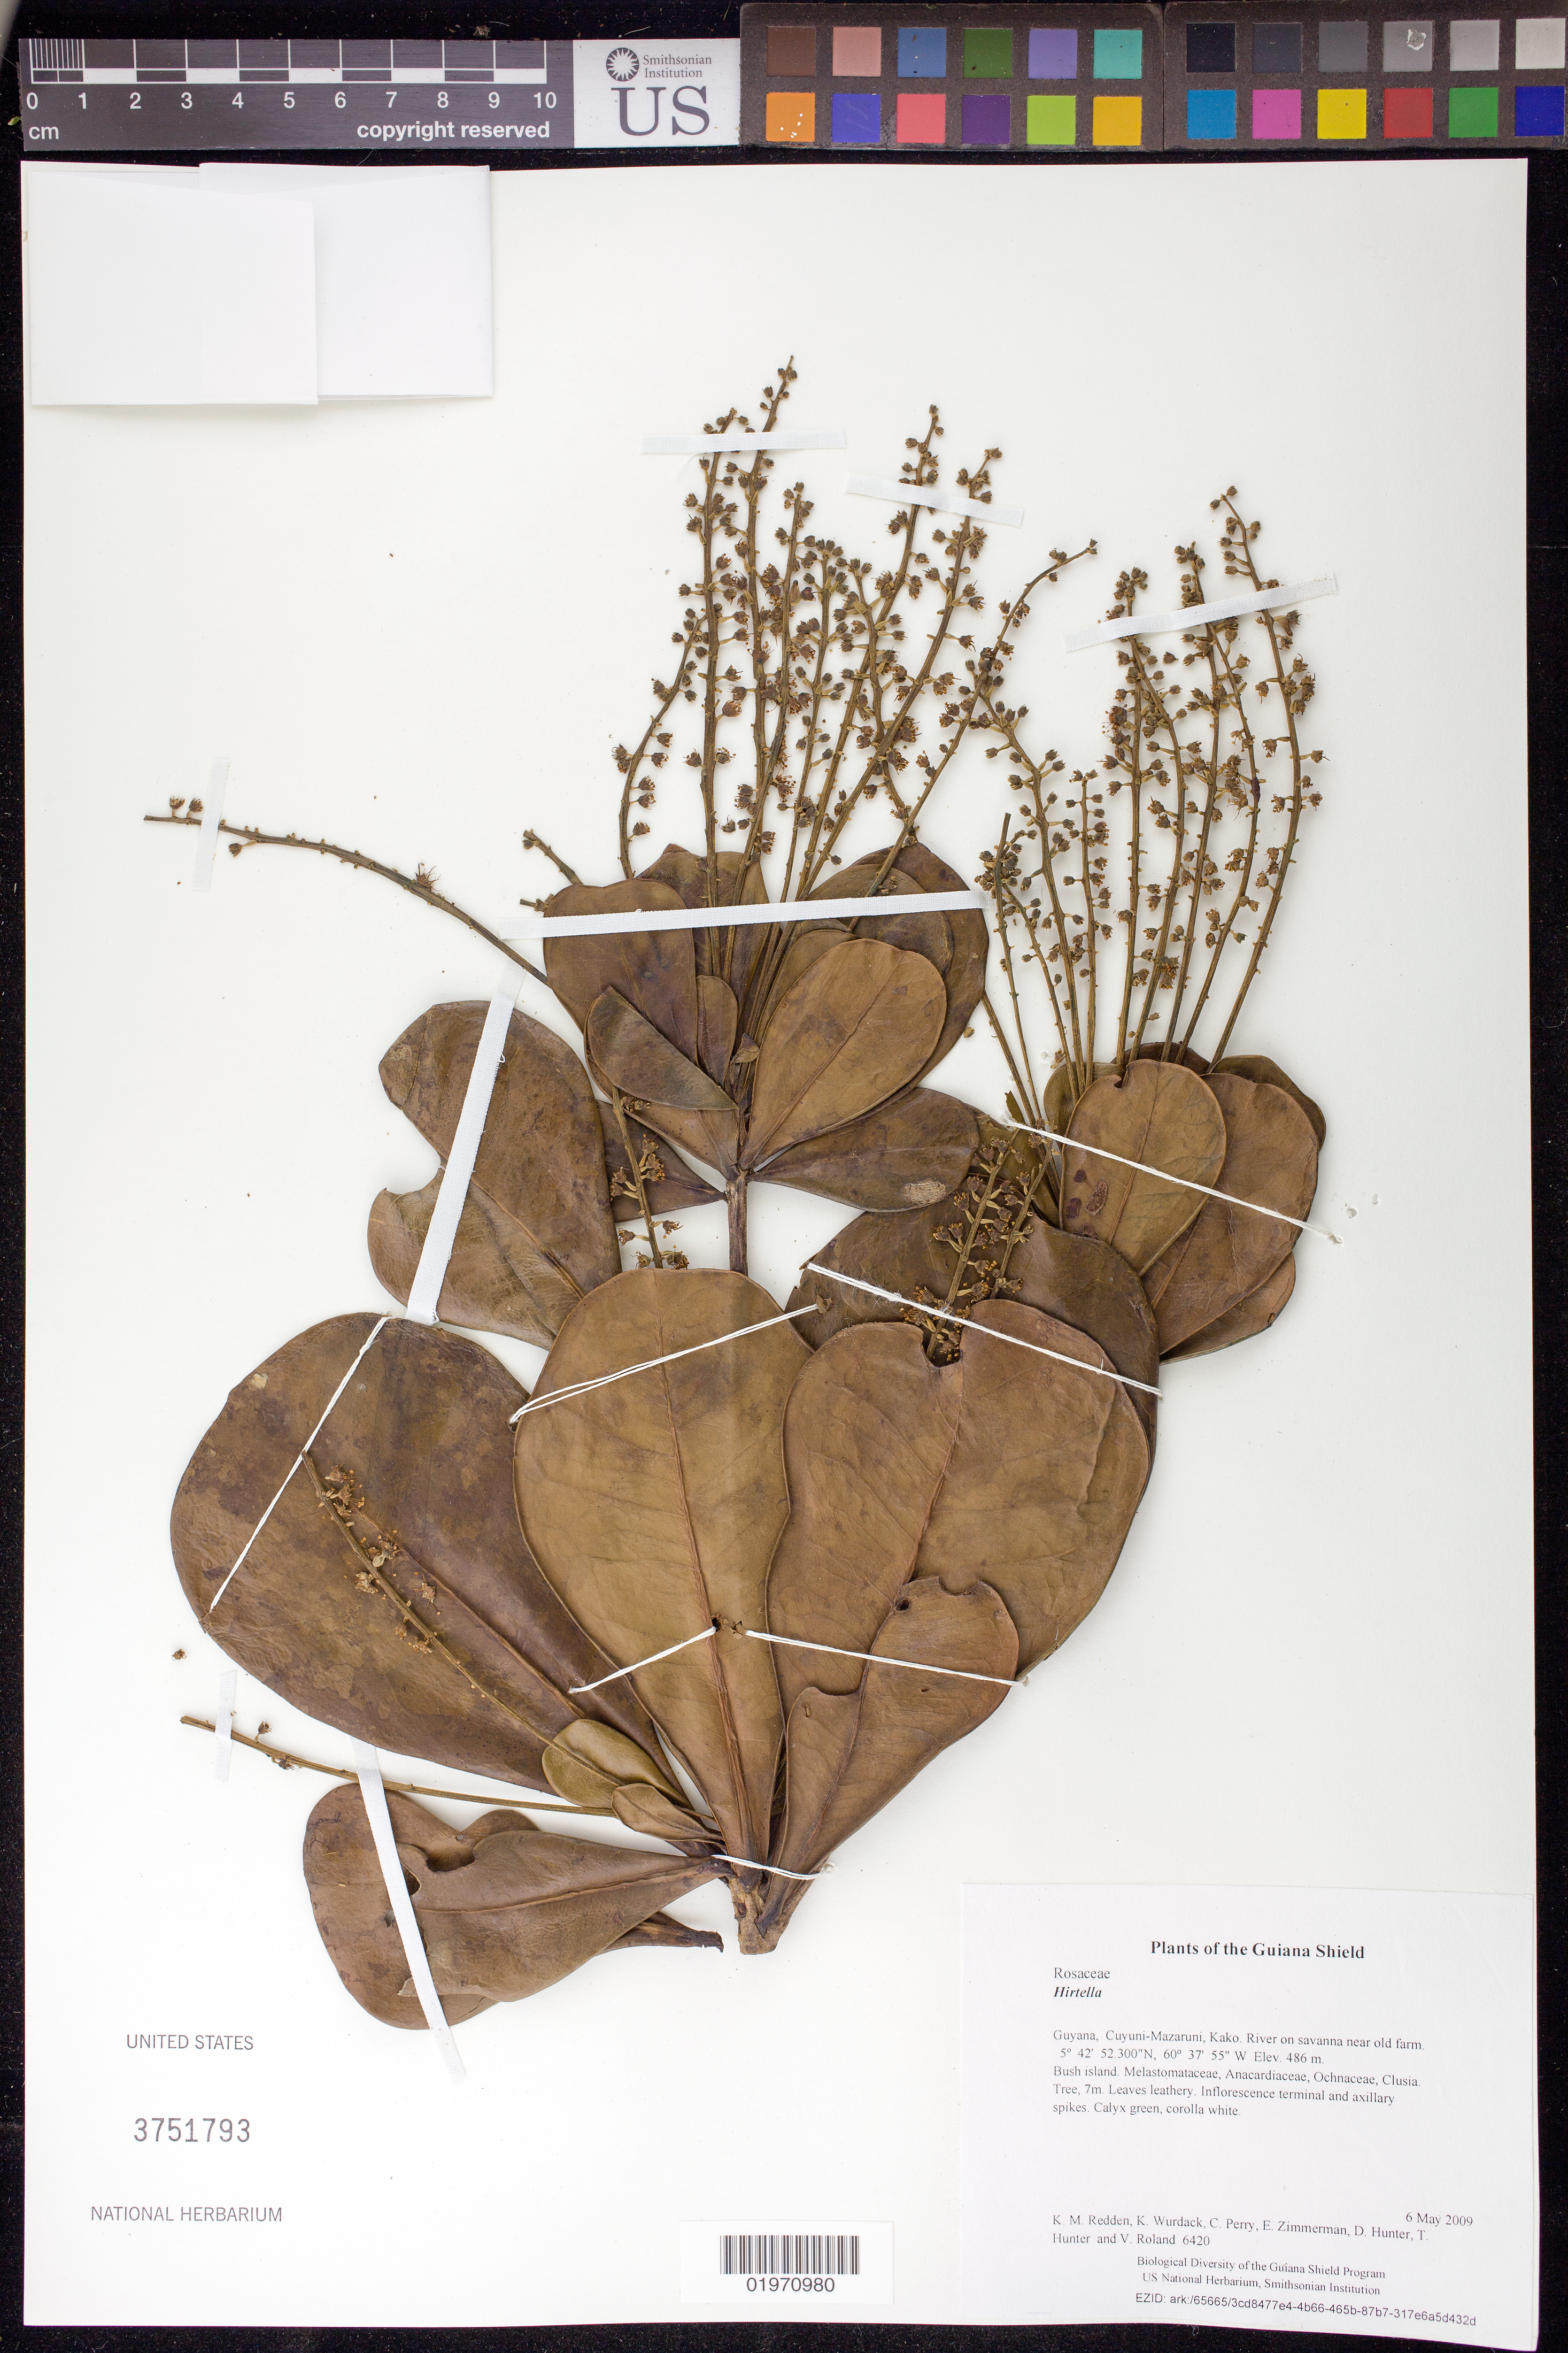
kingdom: Plantae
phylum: Tracheophyta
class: Magnoliopsida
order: Malpighiales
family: Chrysobalanaceae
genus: Hirtella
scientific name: Hirtella sp.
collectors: K. M. Redden, K. Wurdack, C. Perry, E. Zimmerman, D. Hunter, T. Hunter & V. Roland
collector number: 6420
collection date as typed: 6 May 2009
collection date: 2009-05-06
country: Guyana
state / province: Cuyuni-Mazaruni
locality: Kako. River on savanna near old farm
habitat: Bush island. Melastomataceae, Anacardiaceae, Ochnaceae, Clusia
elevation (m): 486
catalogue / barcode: US 3751793